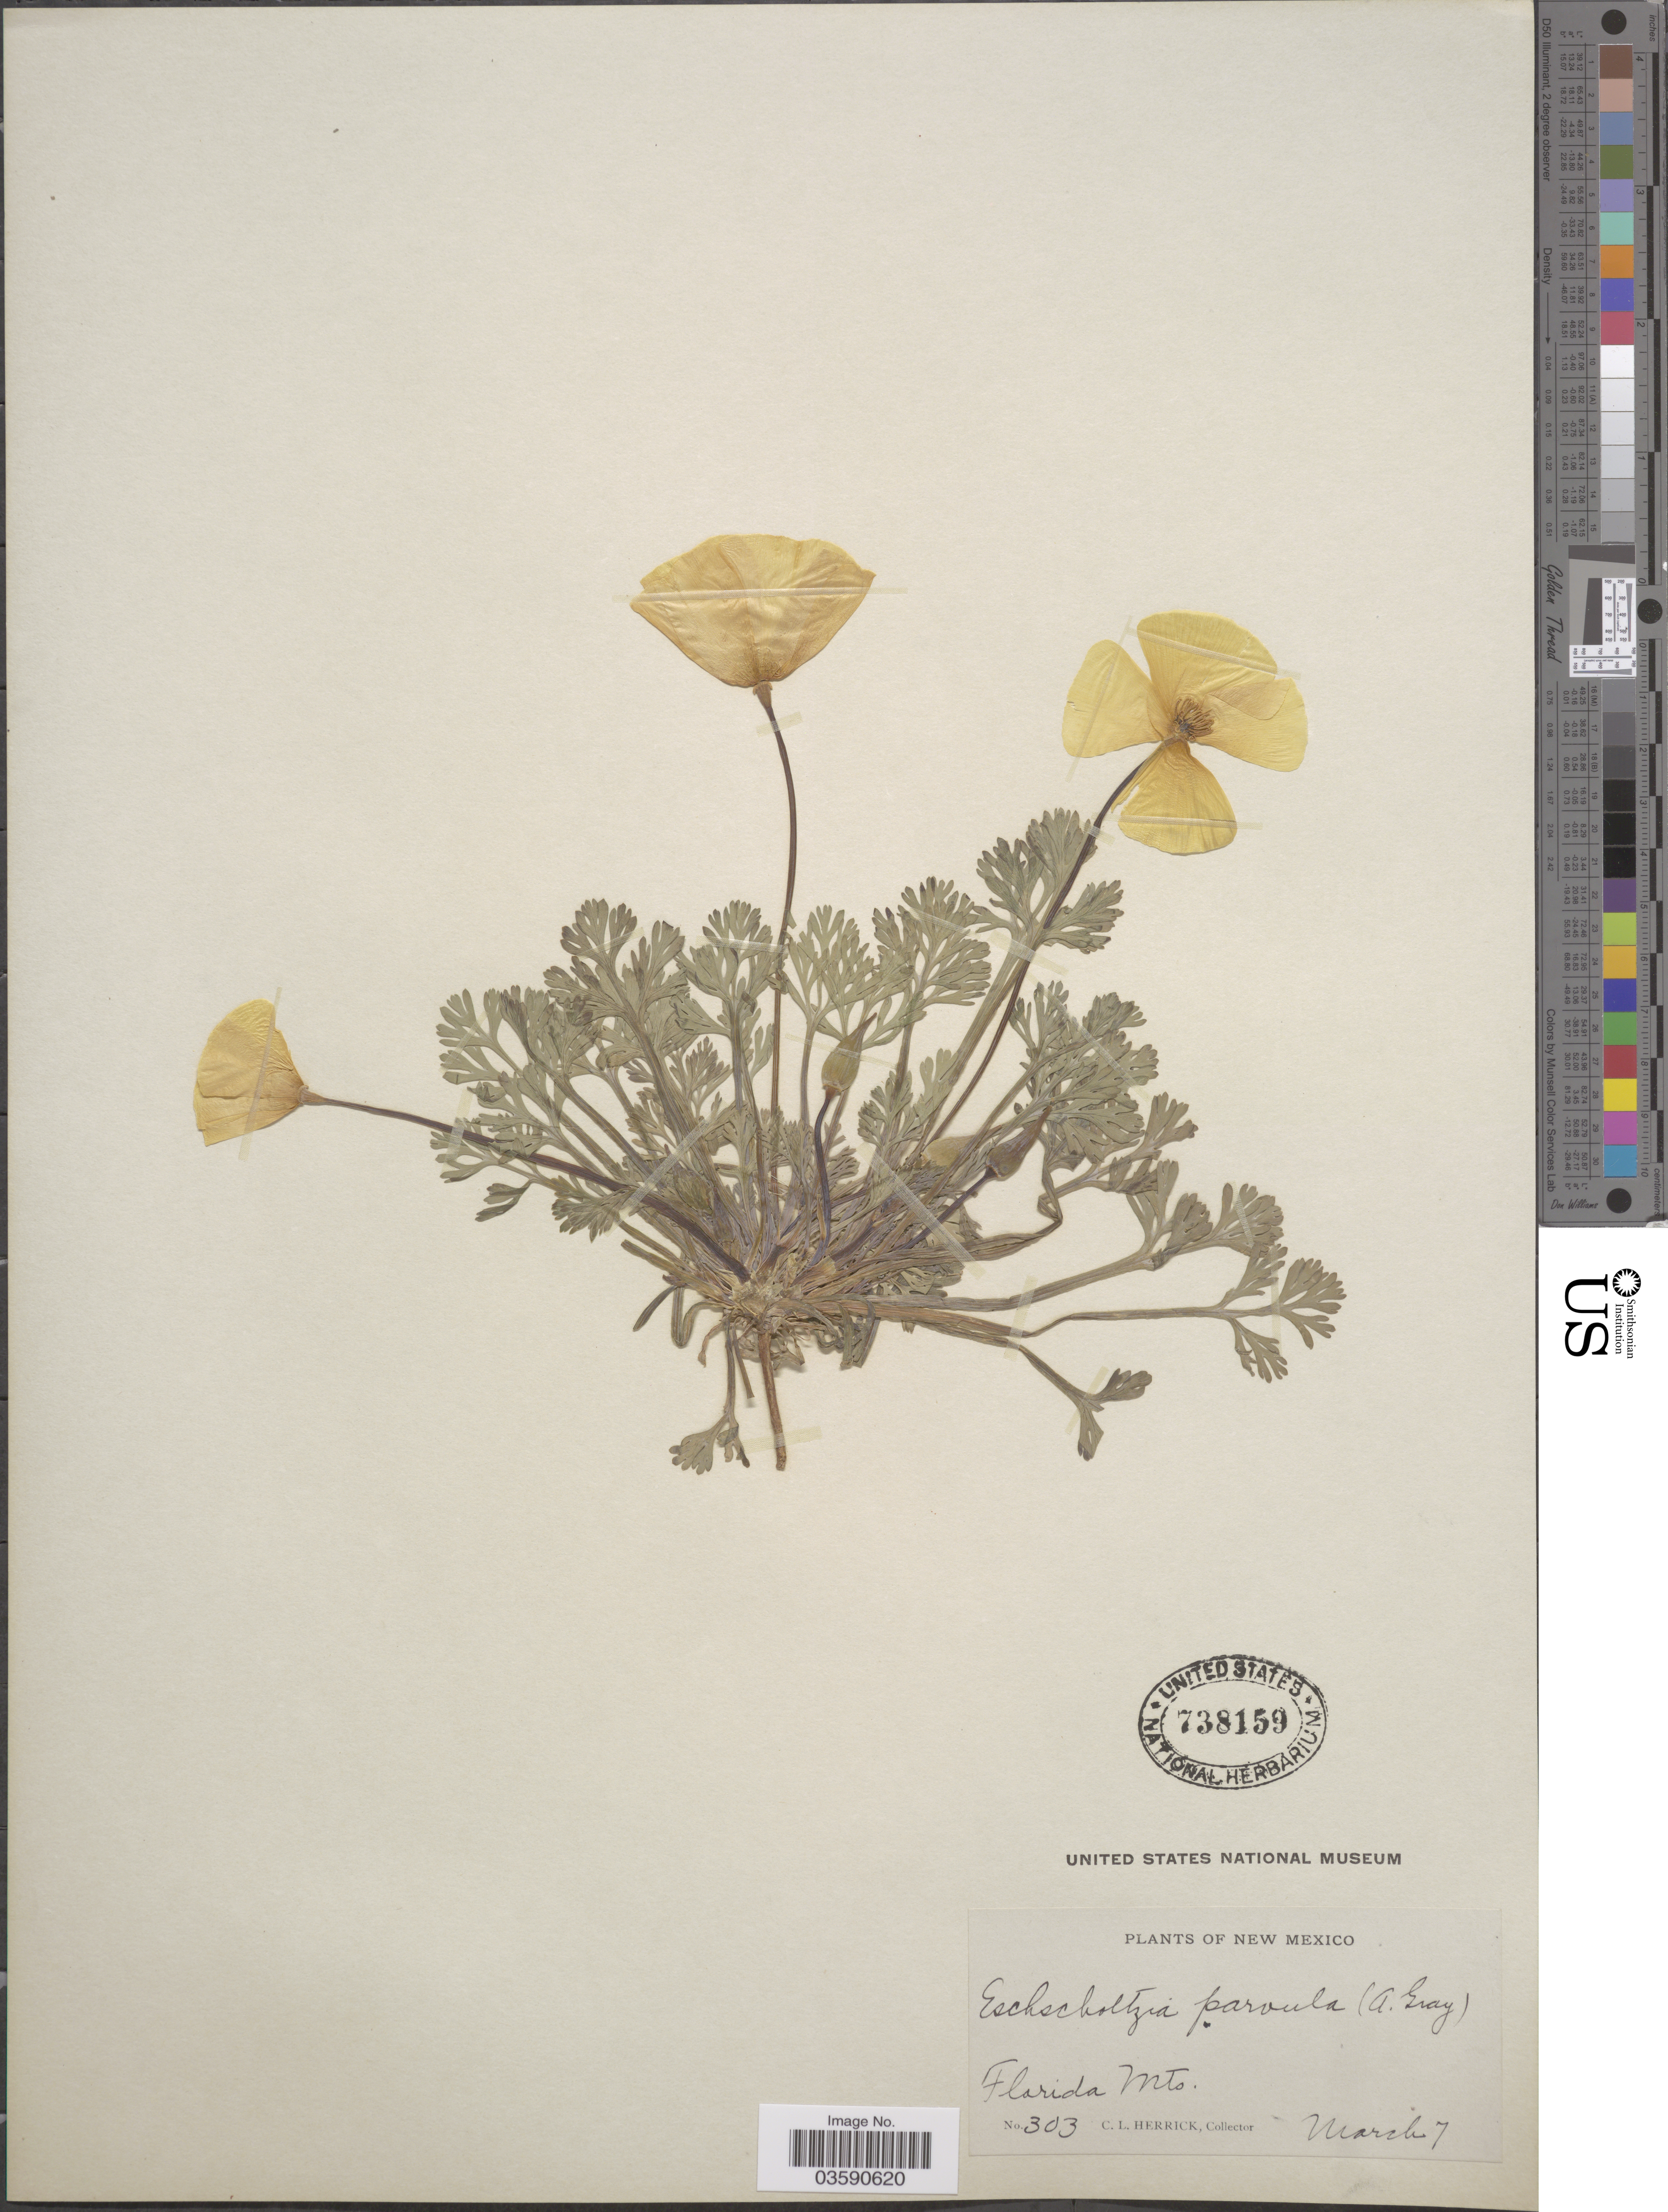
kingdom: Plantae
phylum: Tracheophyta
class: Magnoliopsida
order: Ranunculales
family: Papaveraceae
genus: Eschscholzia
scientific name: Eschscholzia mexicana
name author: Greene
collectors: C. Herrick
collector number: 303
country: United States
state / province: New Mexico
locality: Florida Mts.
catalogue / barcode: US 738159